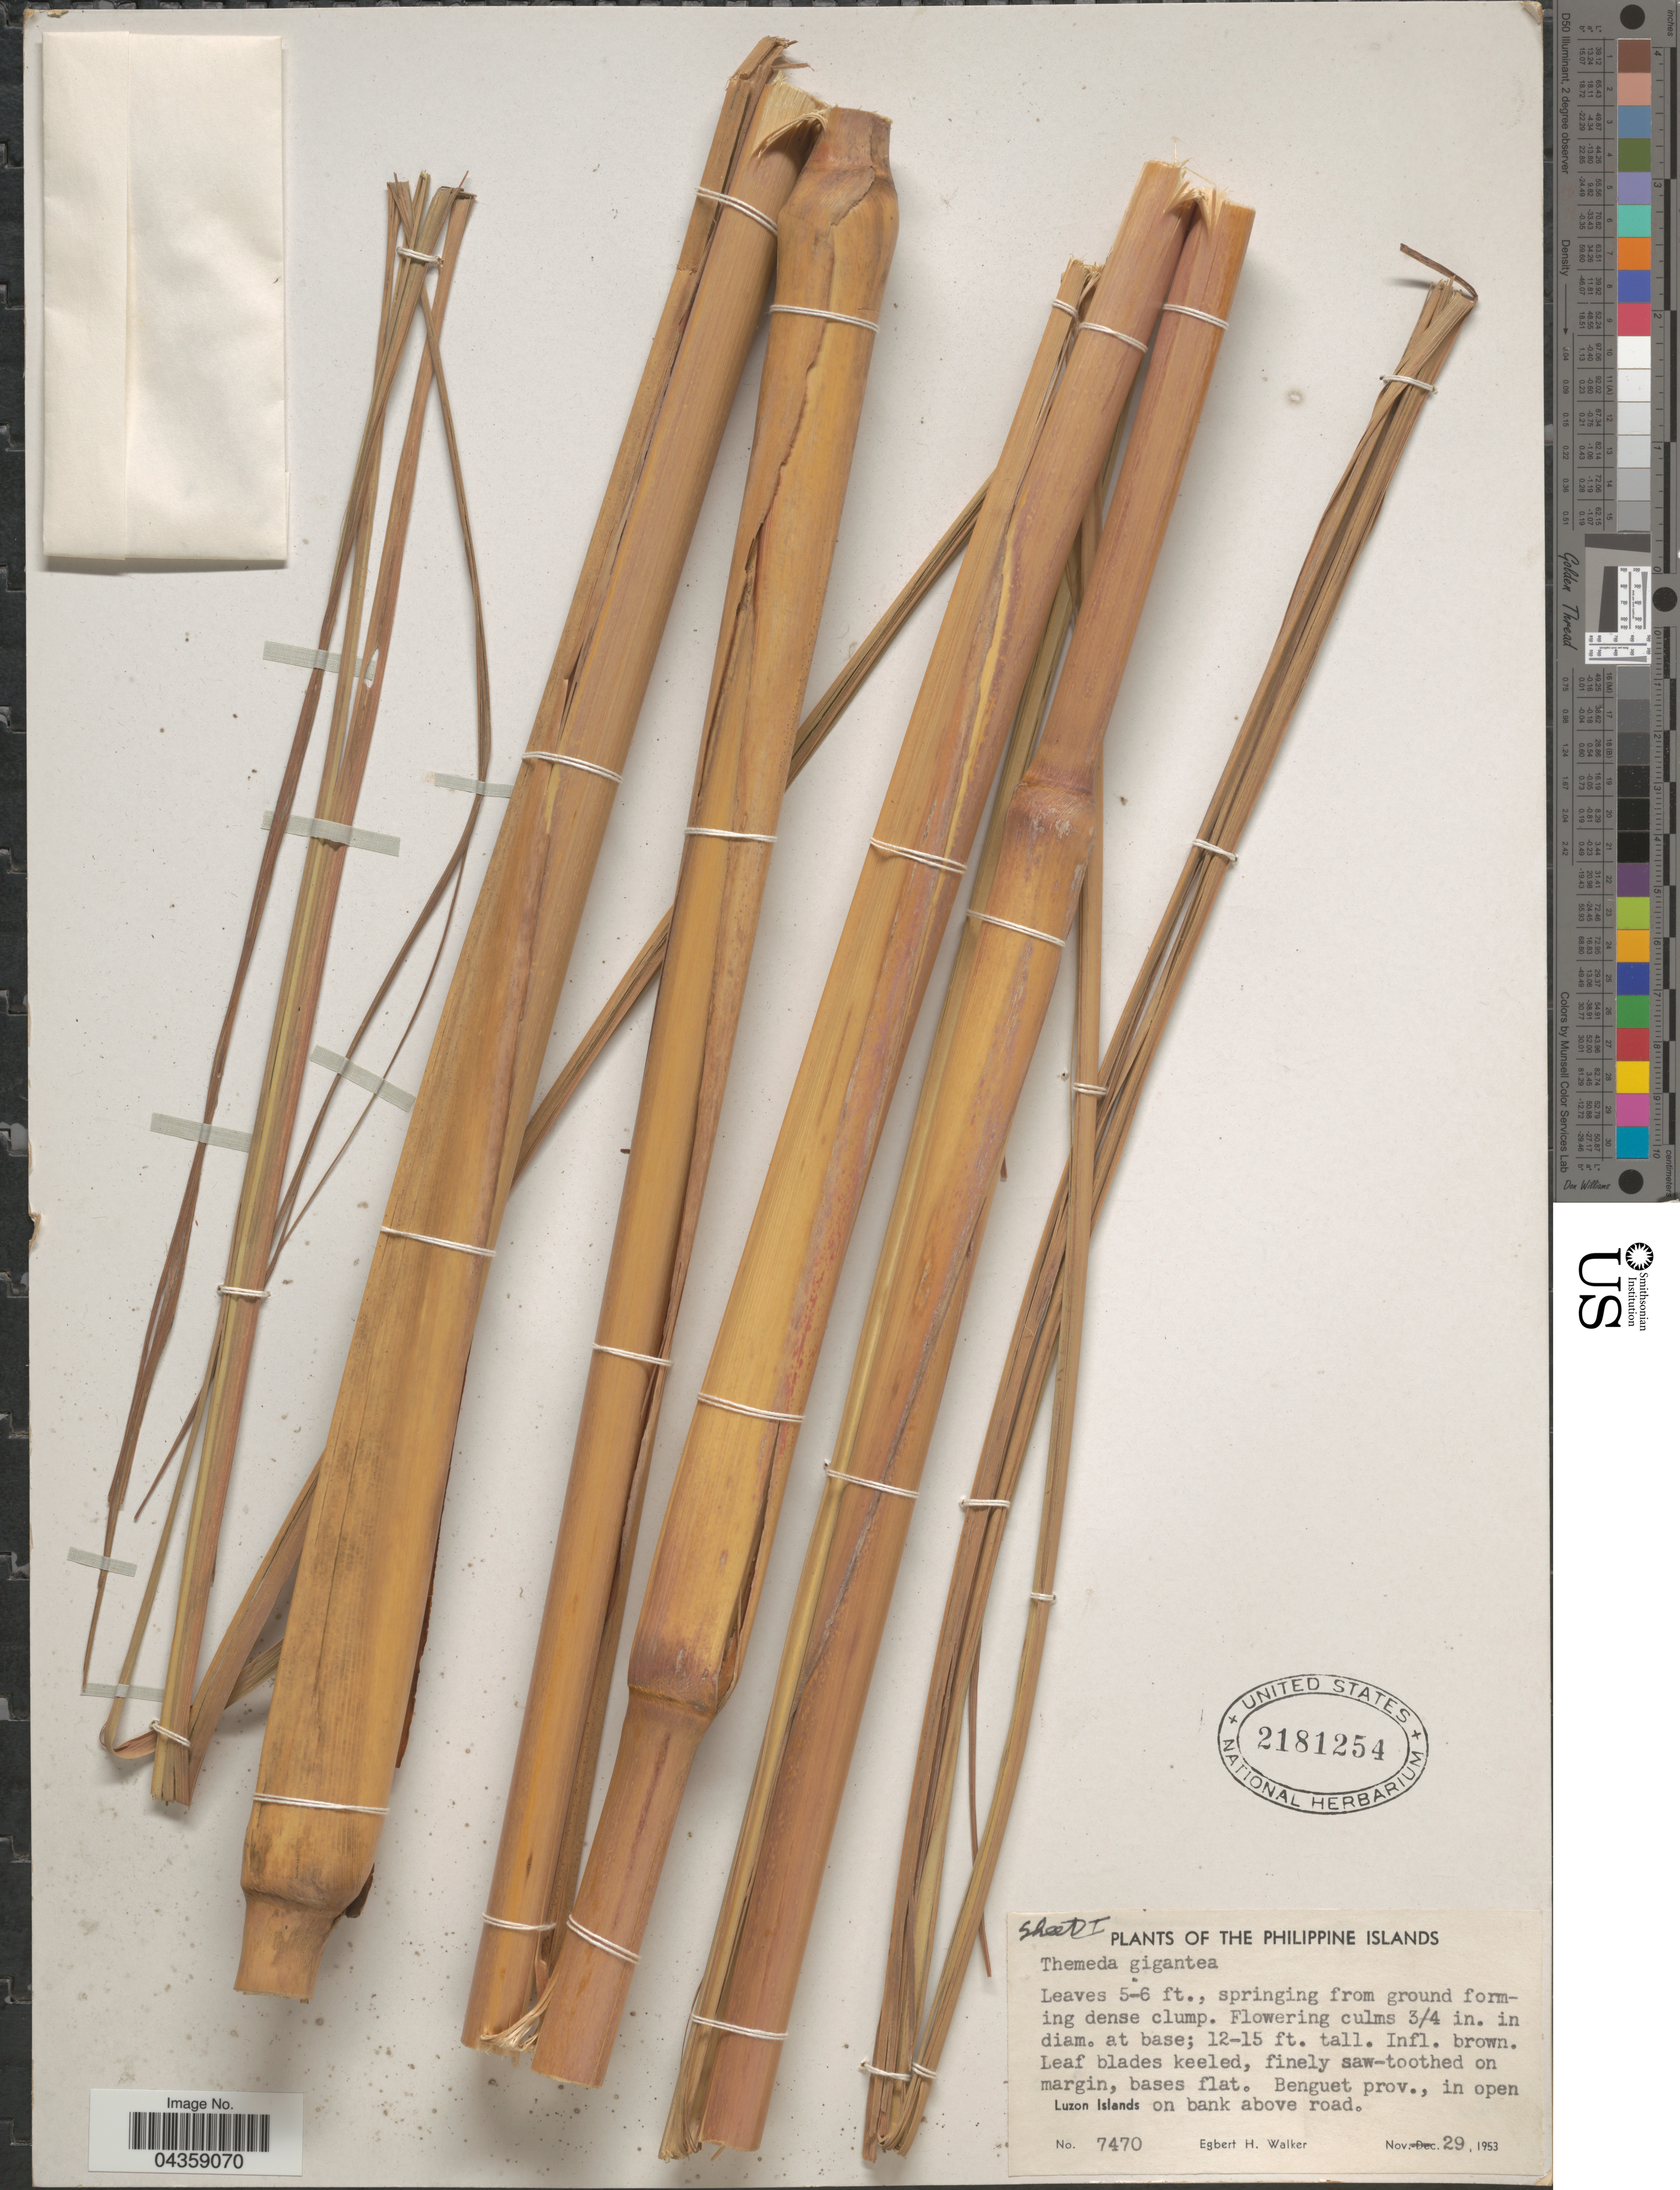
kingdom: Plantae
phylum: Tracheophyta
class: Liliopsida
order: Poales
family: Poaceae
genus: Themeda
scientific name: Themeda gigantea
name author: Hack.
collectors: E. H. Walker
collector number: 7470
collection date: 1953-11-29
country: Philippines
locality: The Philippine Islands. Benguet prov., in open on bank above road. Luzon Islands.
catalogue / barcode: US 2181254